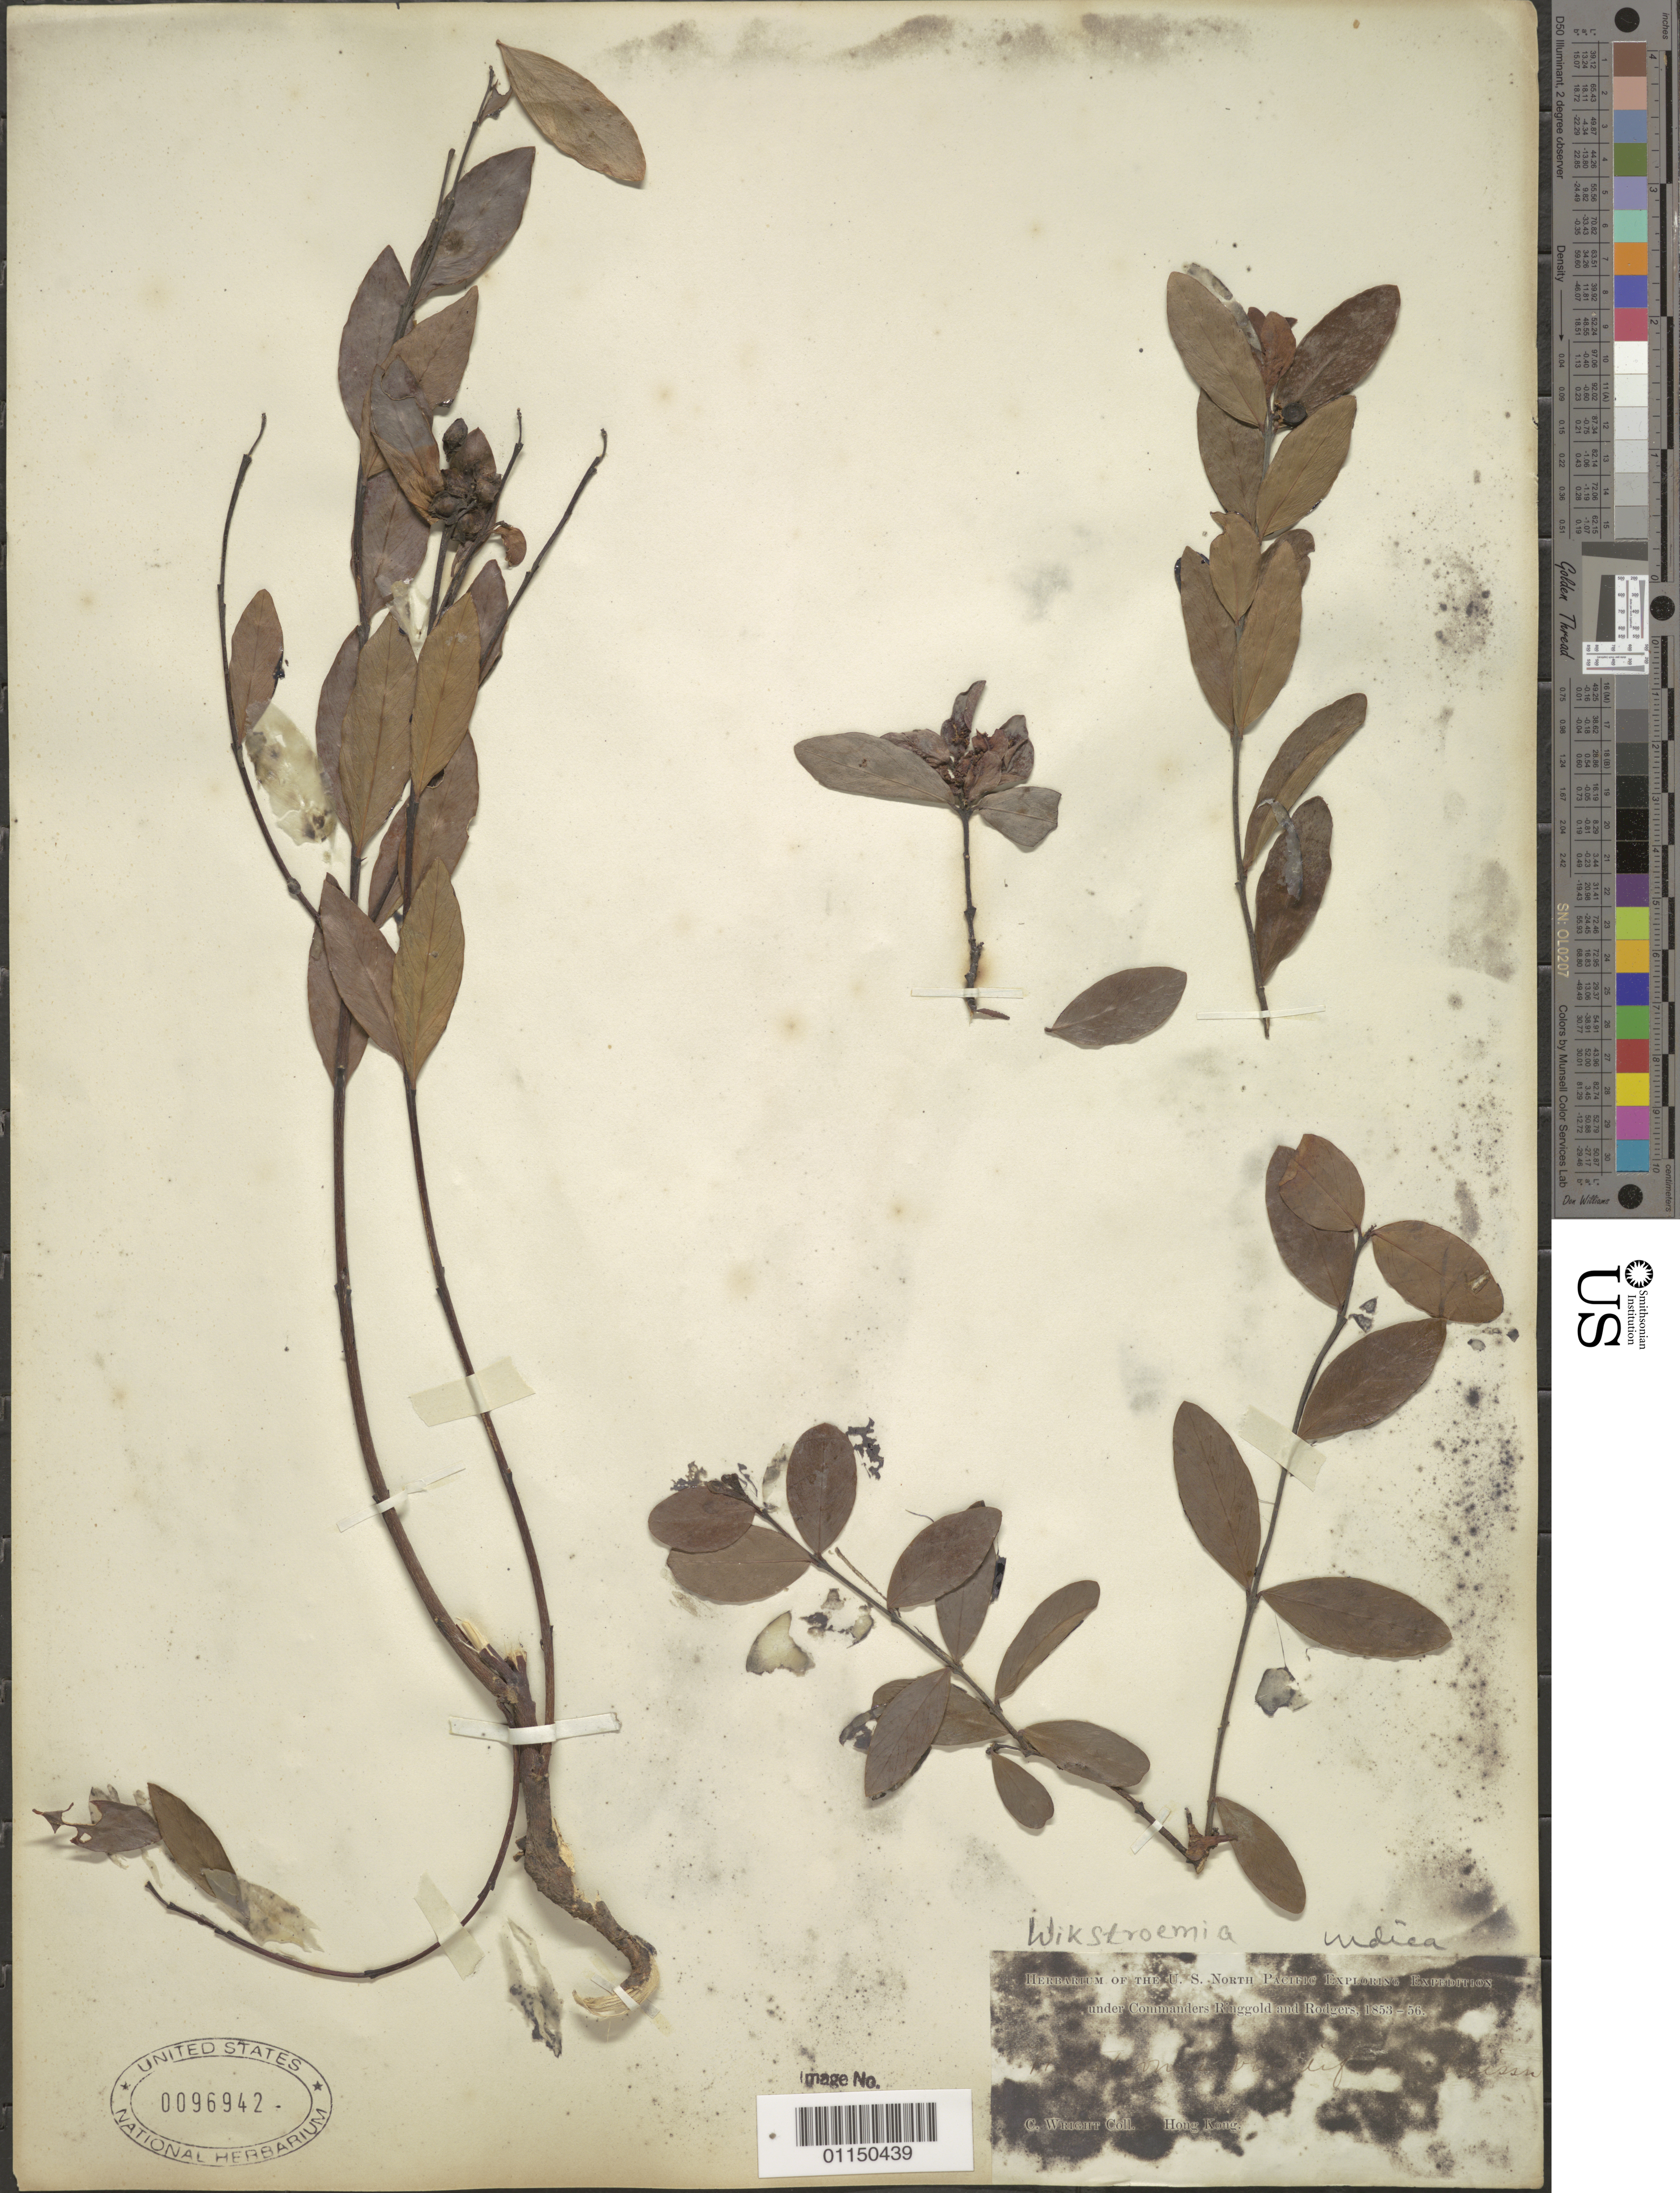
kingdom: Plantae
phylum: Tracheophyta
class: Magnoliopsida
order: Malvales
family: Thymelaeaceae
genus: Wikstroemia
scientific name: Wikstroemia indica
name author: (L.) C.A. Mey.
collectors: C. Wright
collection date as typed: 1853 to -- -- 1856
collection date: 1853/1856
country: China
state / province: Hong Kong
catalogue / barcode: US 96942